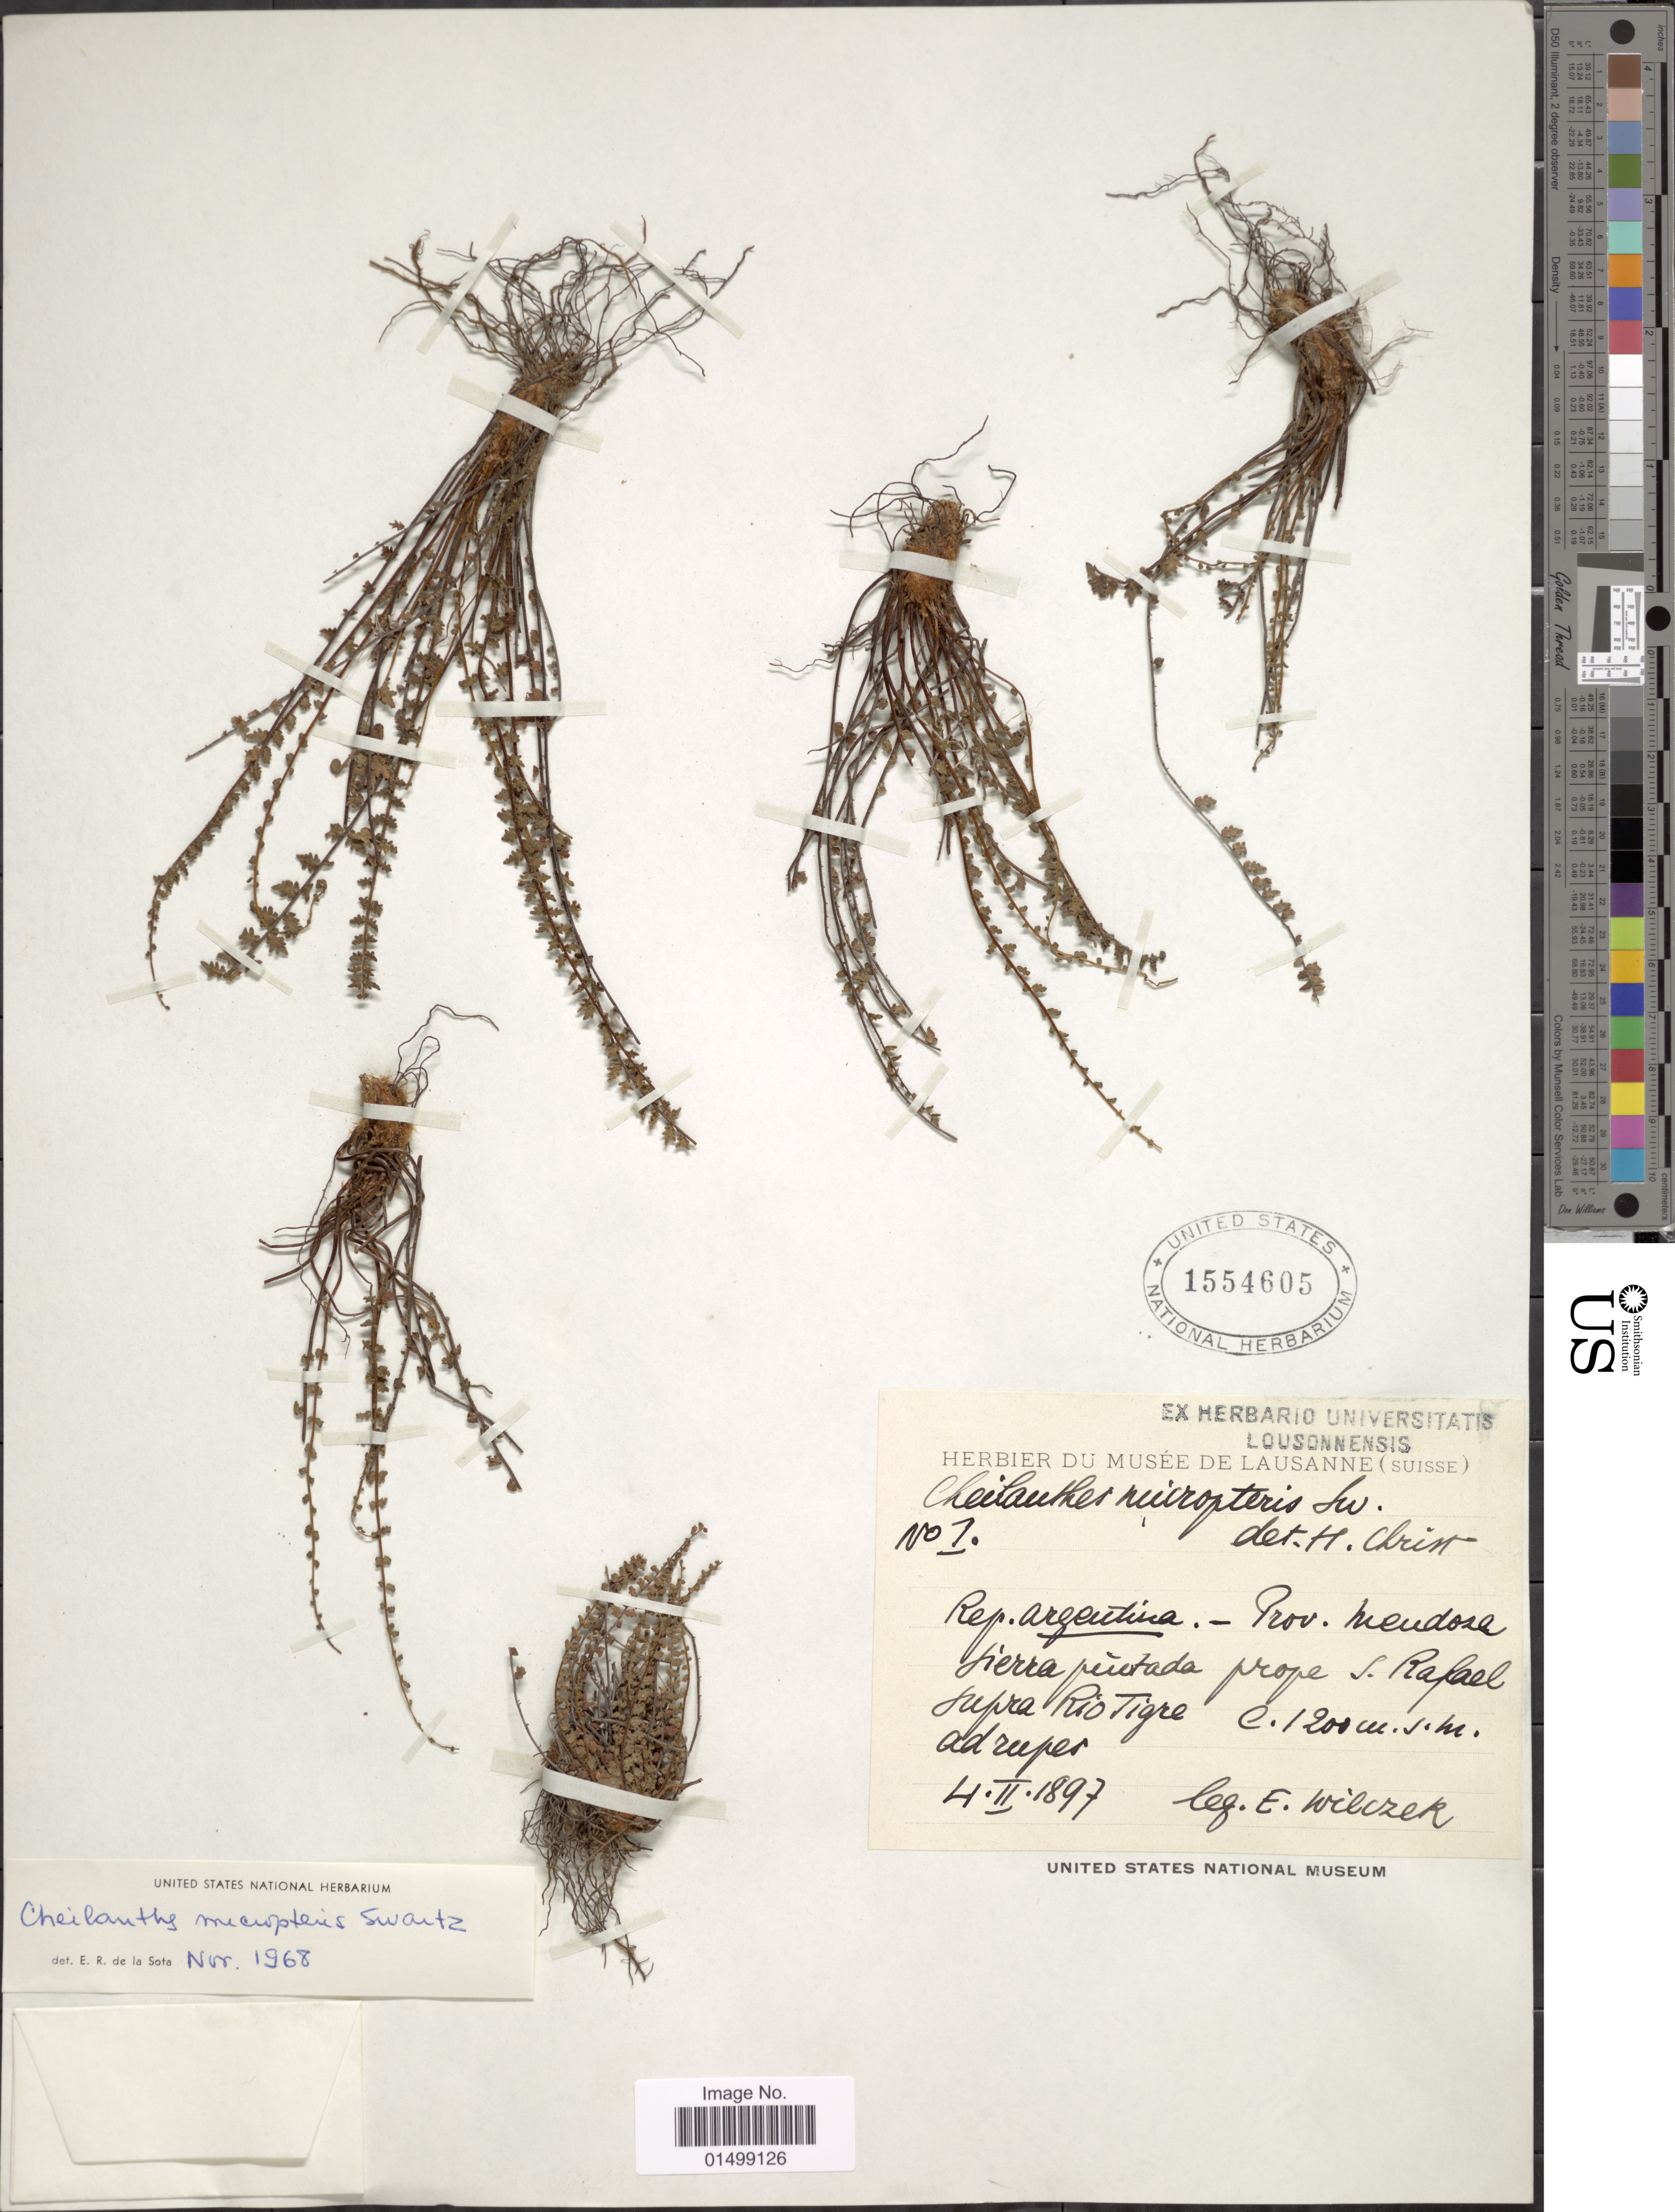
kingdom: Plantae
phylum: Tracheophyta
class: Polypodiopsida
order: Polypodiales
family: Pteridaceae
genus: Cheilanthes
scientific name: Cheilanthes micropteris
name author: Sw.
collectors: E. Wilczek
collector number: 1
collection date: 1897-02-04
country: Argentina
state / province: Mendoza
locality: Sierra puetada prope S. Raphael supra Rio Tigre.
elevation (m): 1200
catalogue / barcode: US 1554605